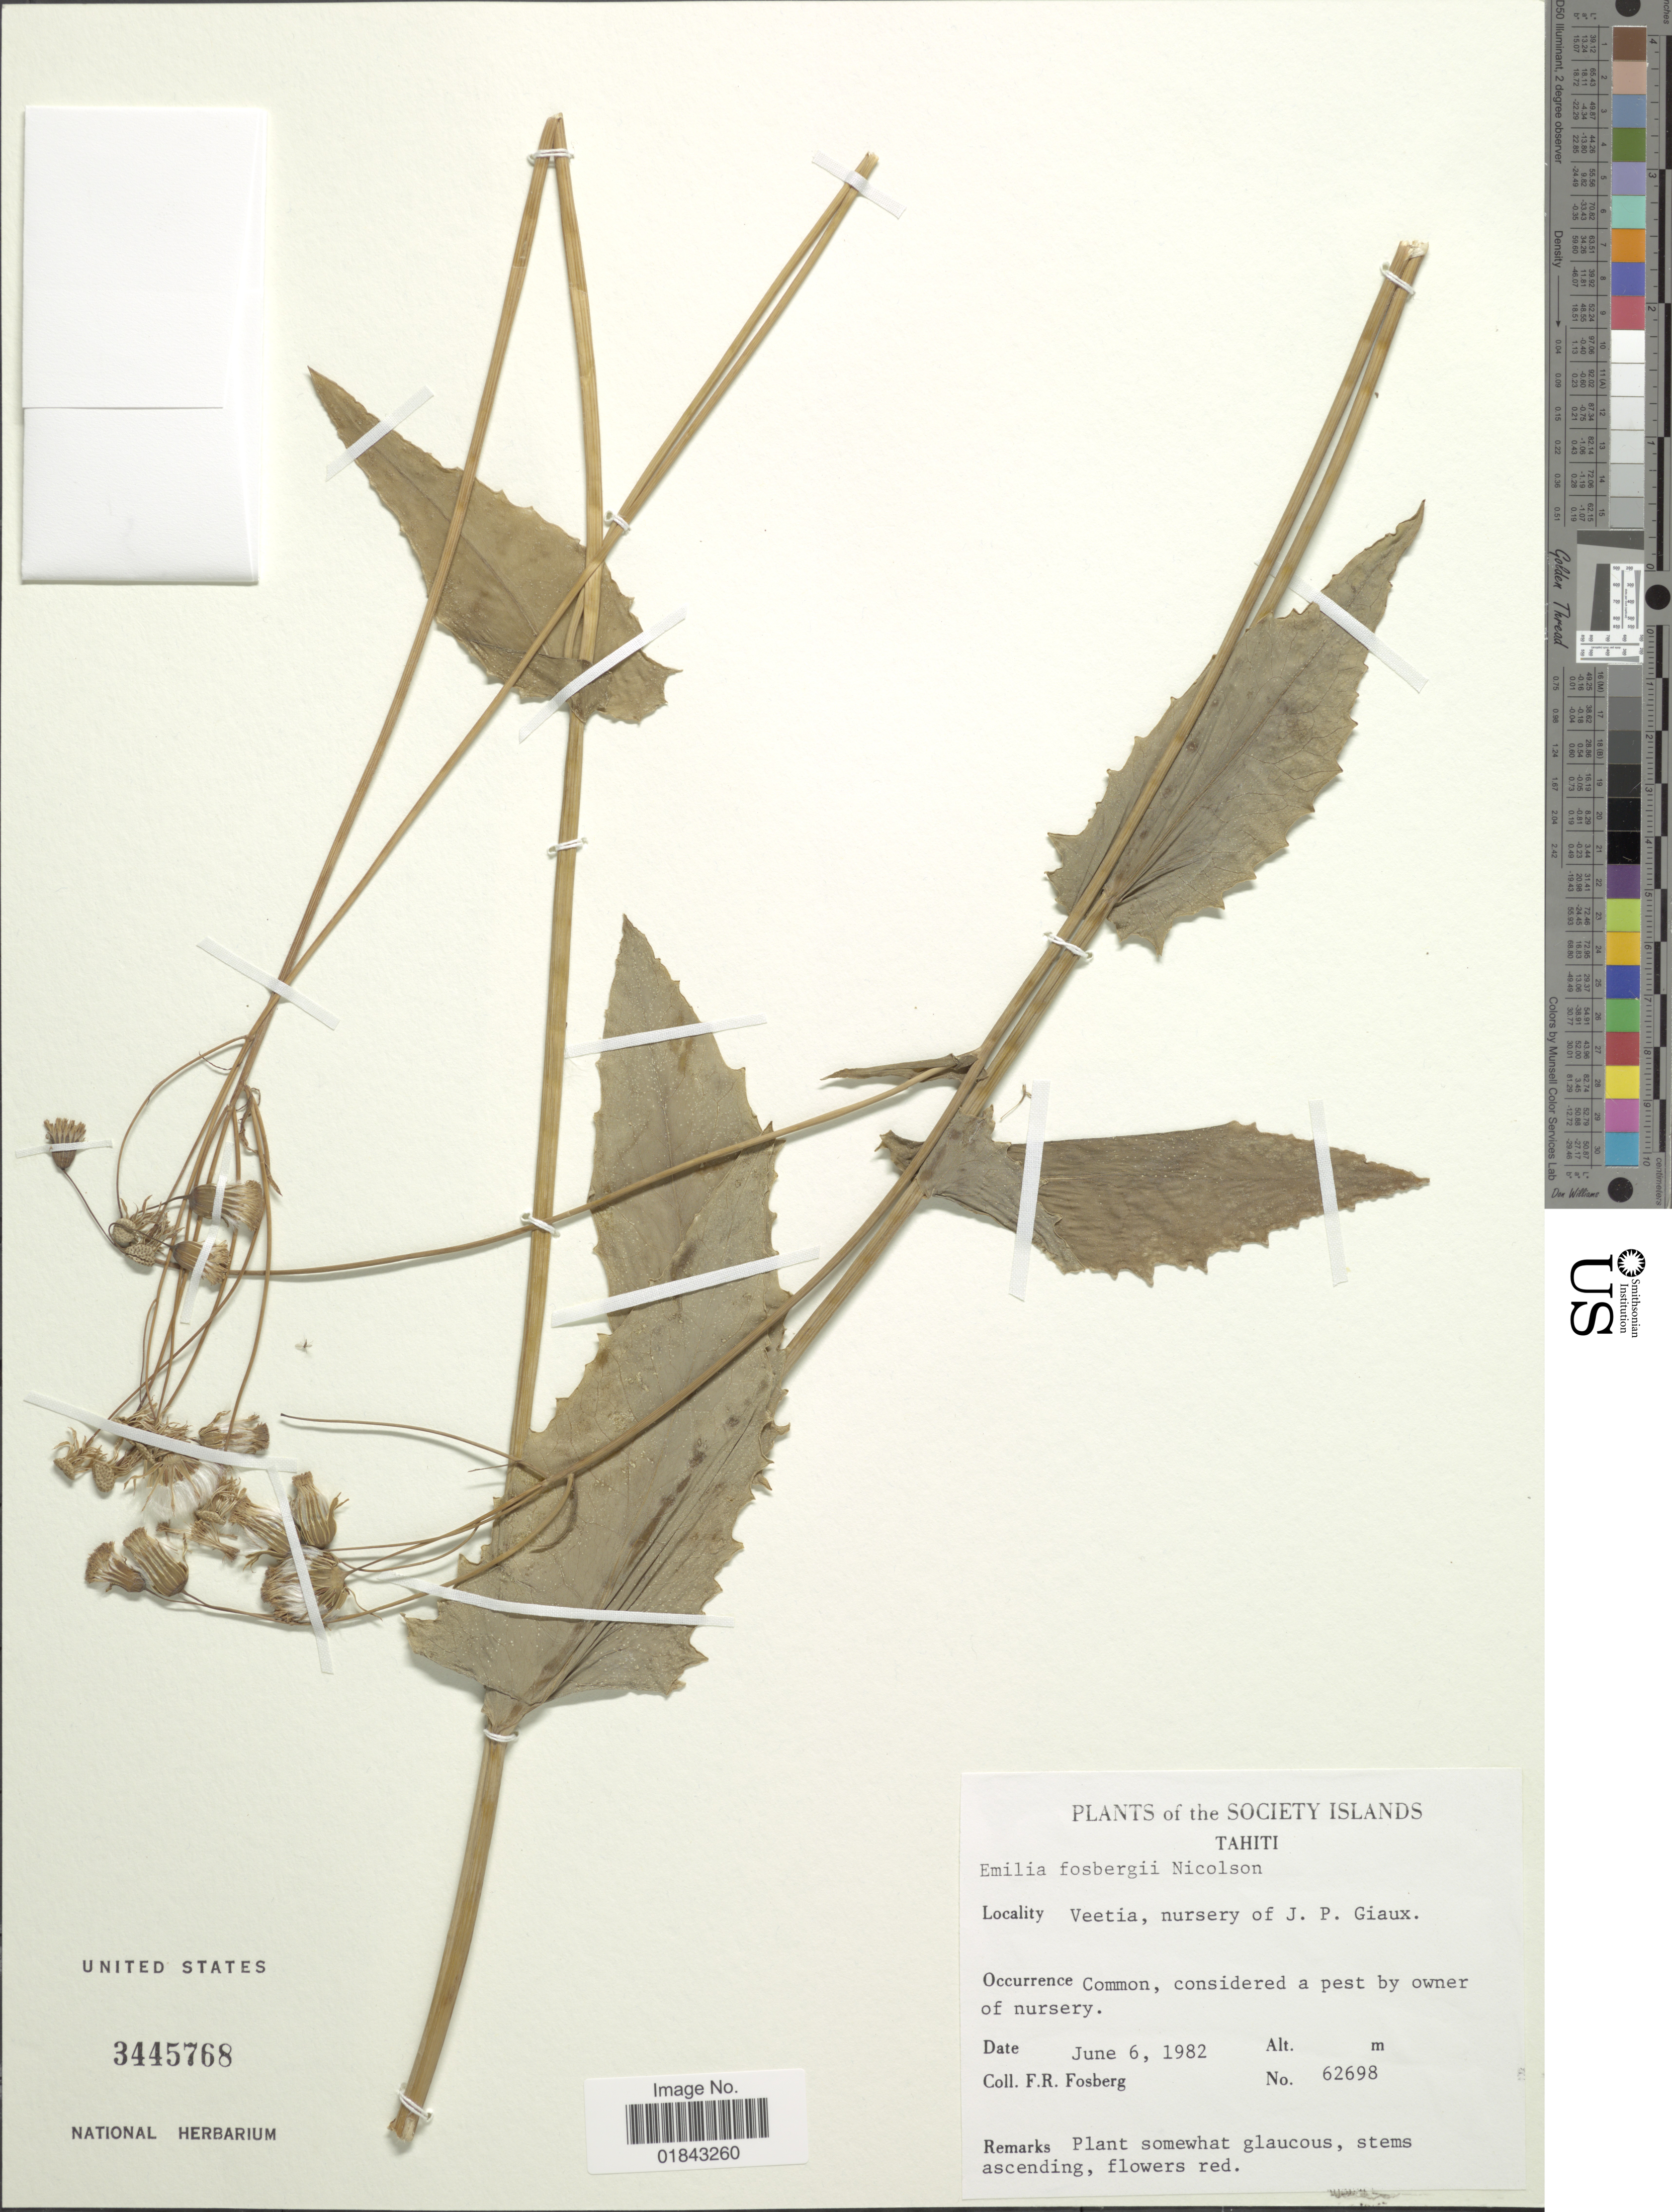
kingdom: Plantae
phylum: Tracheophyta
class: Magnoliopsida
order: Asterales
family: Asteraceae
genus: Emilia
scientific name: Emilia fosbergii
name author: Nicolson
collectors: F. R. Fosberg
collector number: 62698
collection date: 1982-06-06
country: French Polynesia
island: Tahiti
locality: Society Islands, Tahiti, Veetia, nursery of J.P. Giaux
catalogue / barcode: US 3445768